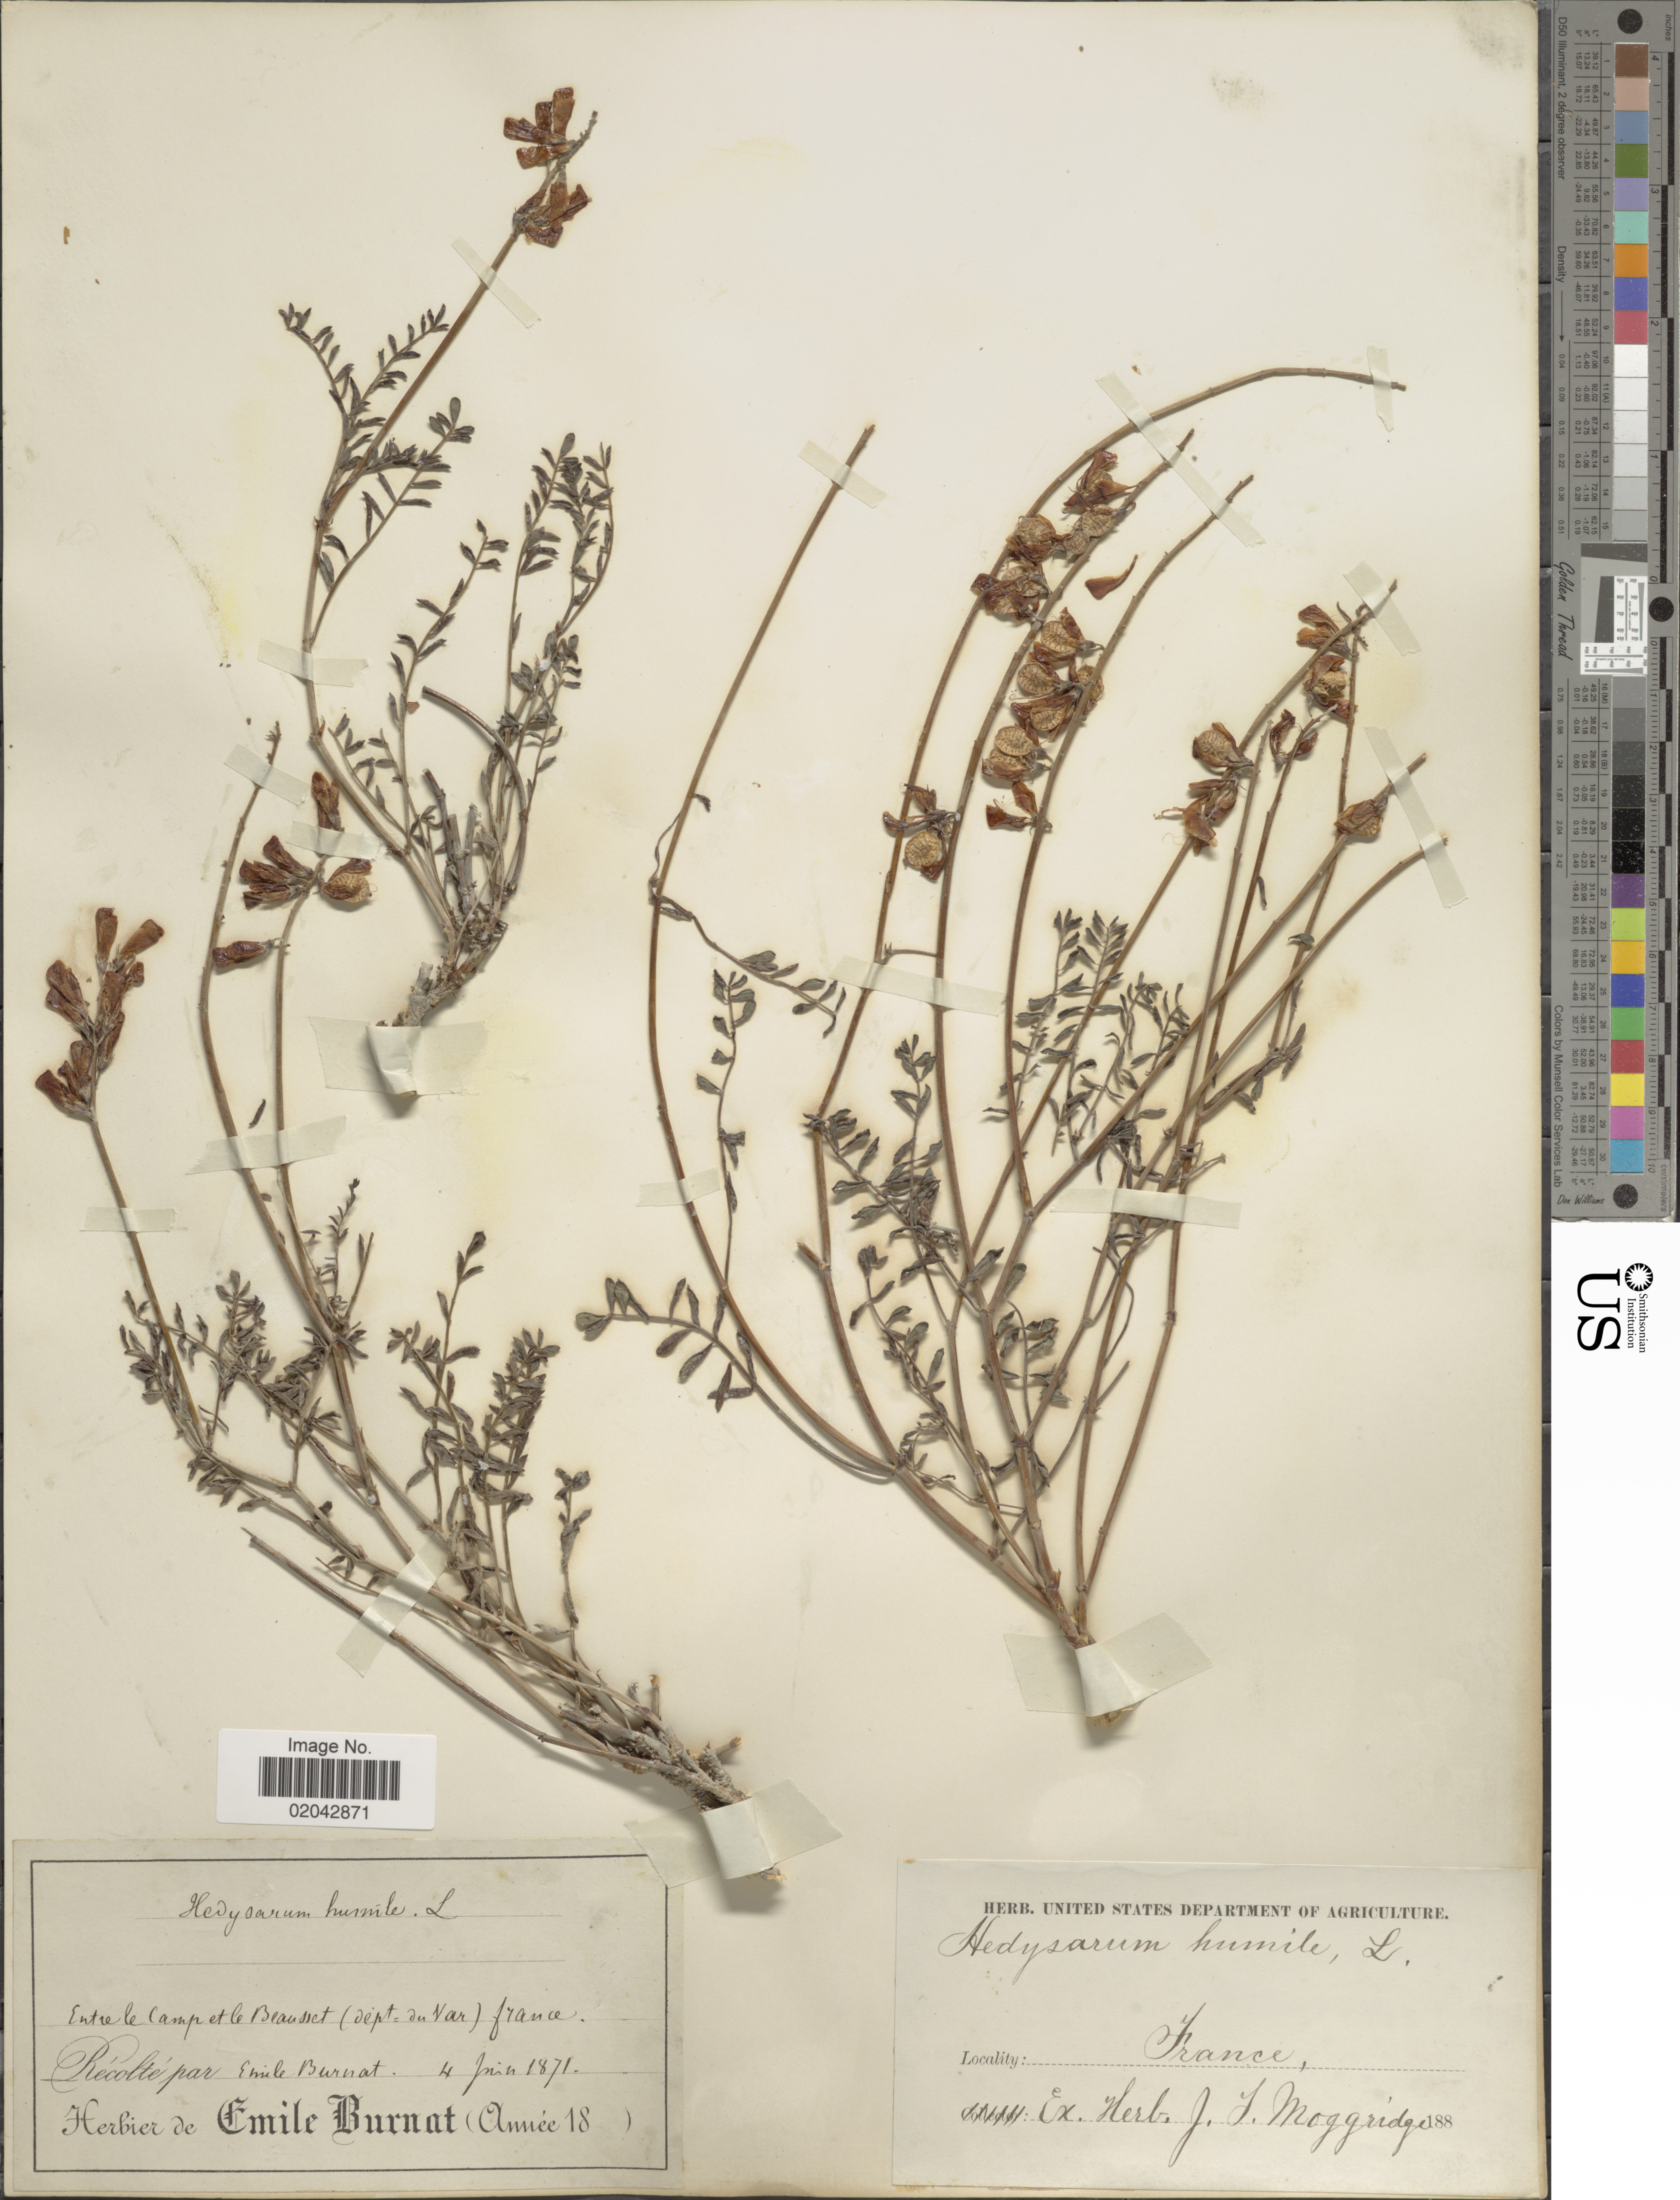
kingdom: Plantae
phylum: Tracheophyta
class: Magnoliopsida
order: Fabales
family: Fabaceae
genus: Hedysarum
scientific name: Hedysarum humile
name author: Loefl.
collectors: E. Burnat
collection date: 1871-06-04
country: France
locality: Entre la camp et la Beauset (dept. du Nar) [interpreted]